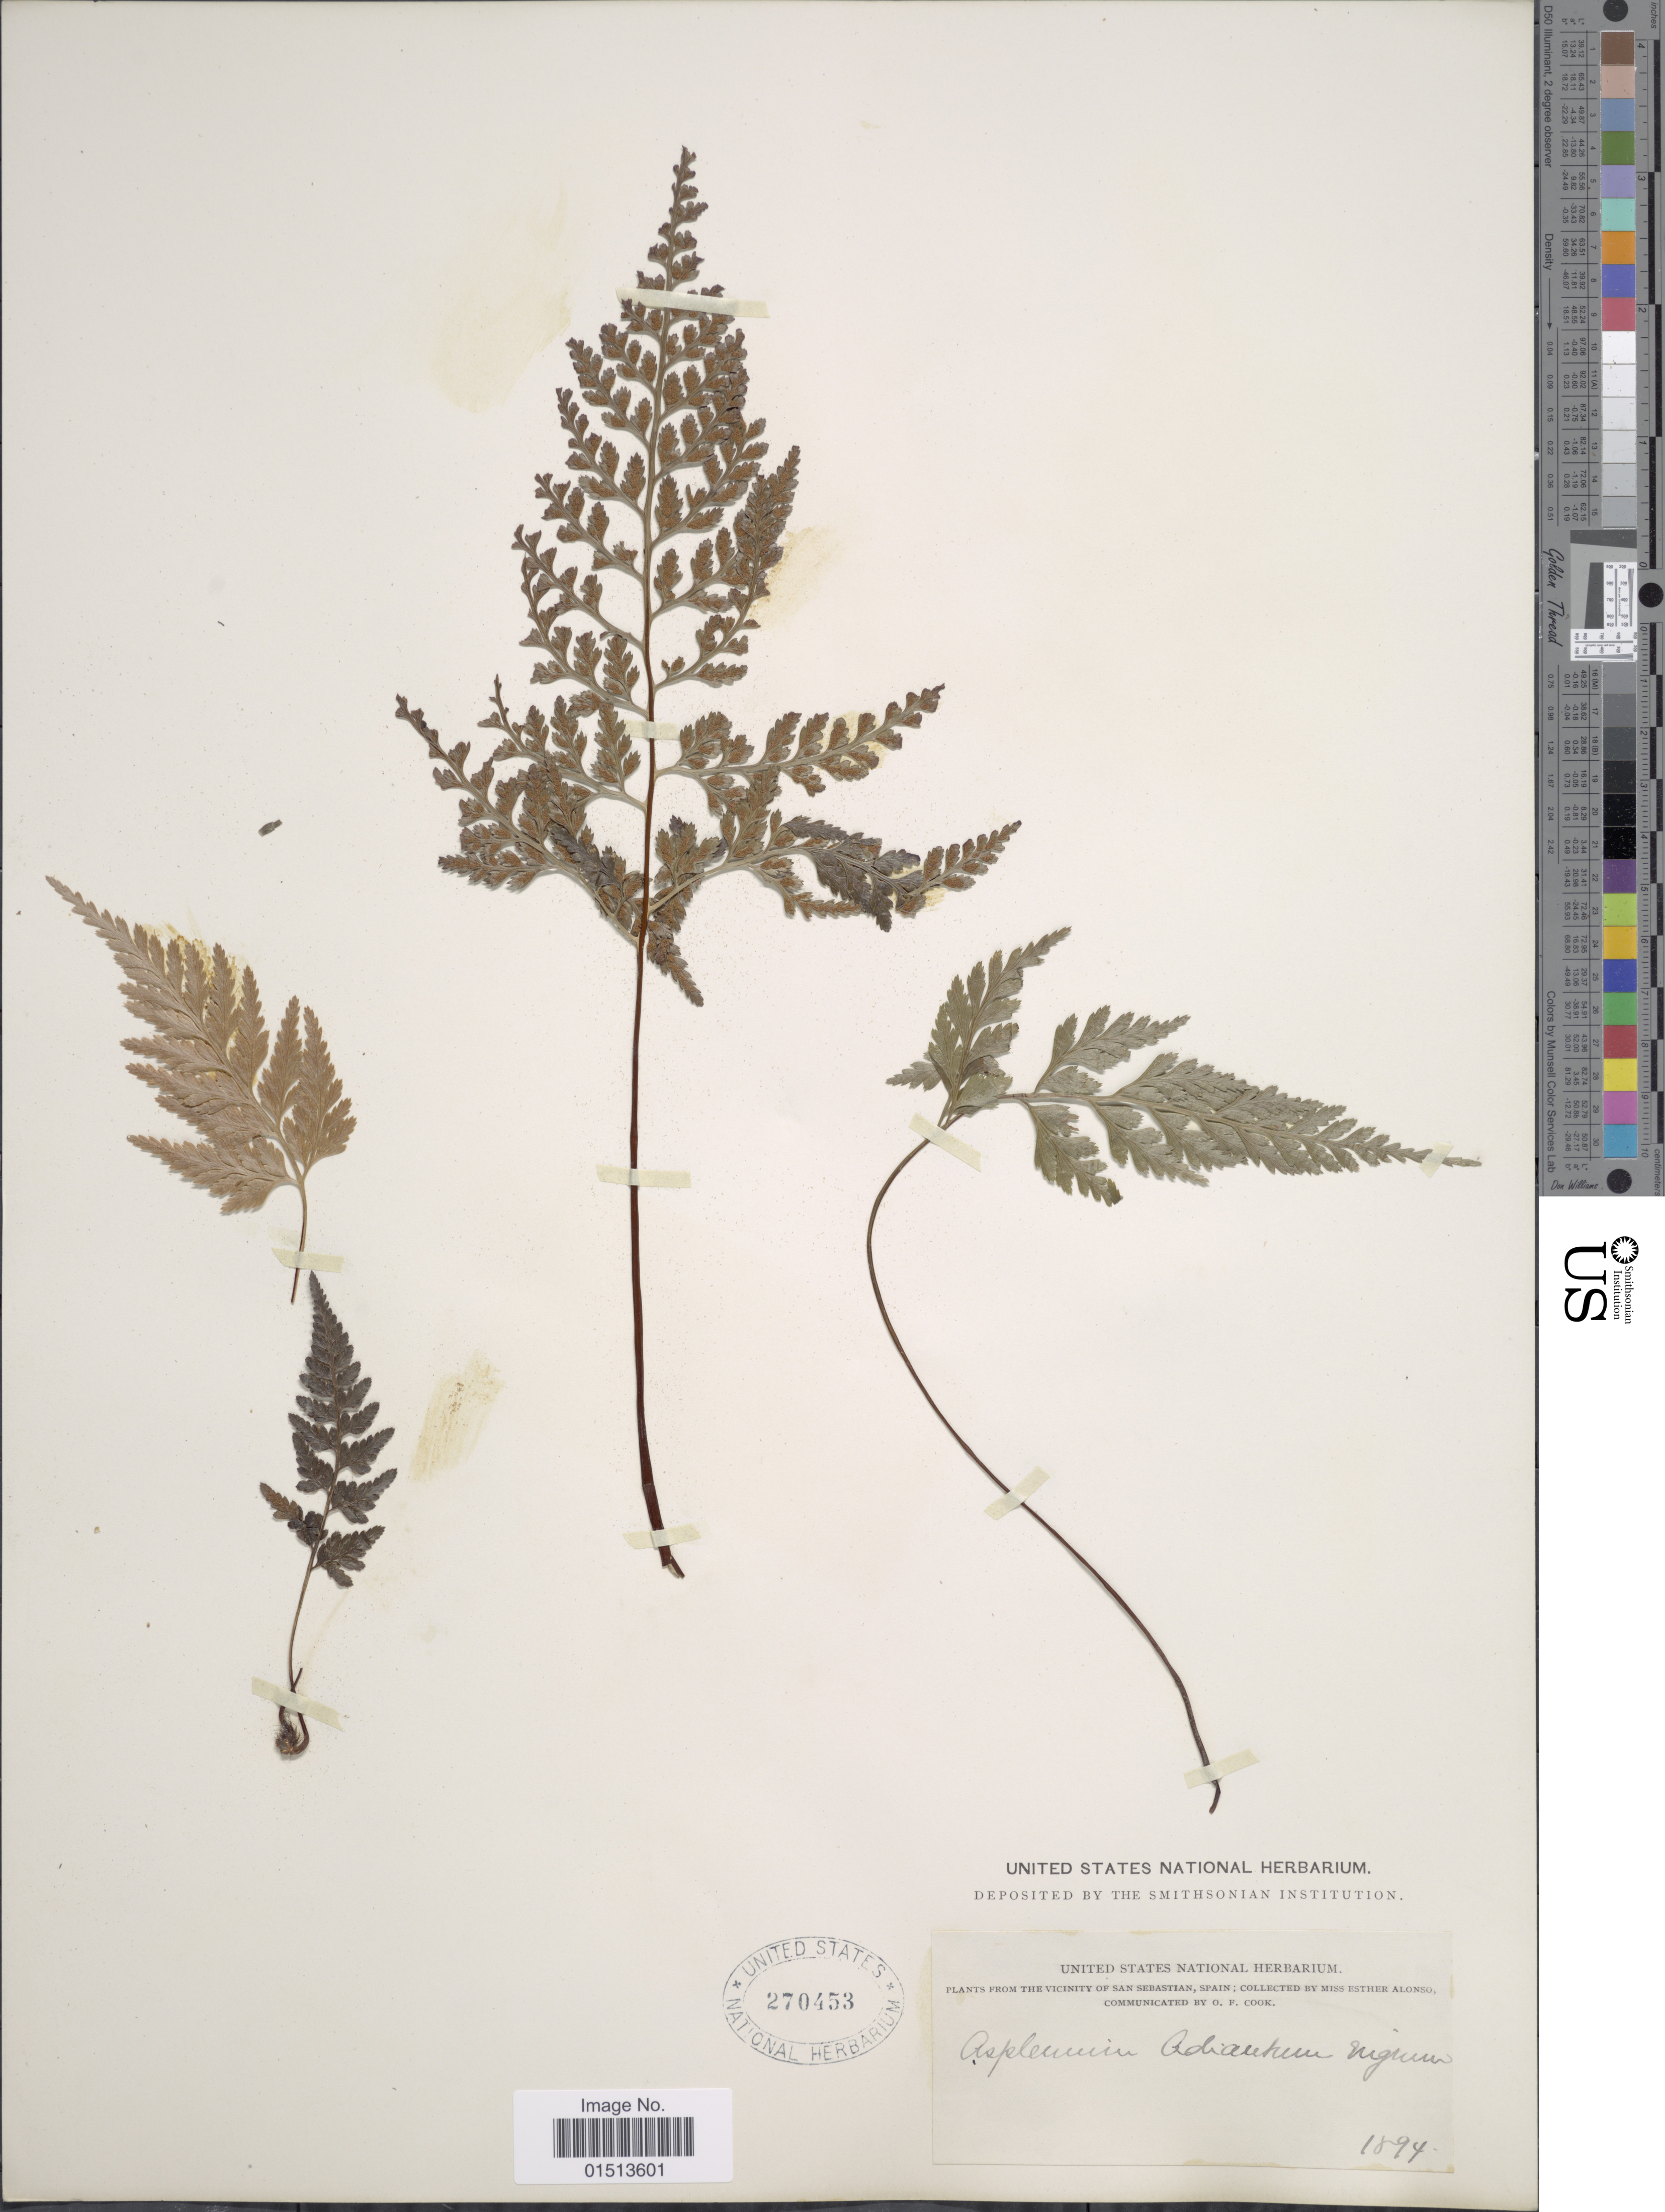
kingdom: Plantae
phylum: Tracheophyta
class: Polypodiopsida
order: Polypodiales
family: Aspleniaceae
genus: Asplenium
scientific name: Asplenium adiantum-nigrum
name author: L.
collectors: E. Alonso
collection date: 1894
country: Spain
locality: San Sebastian.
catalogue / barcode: US 270453